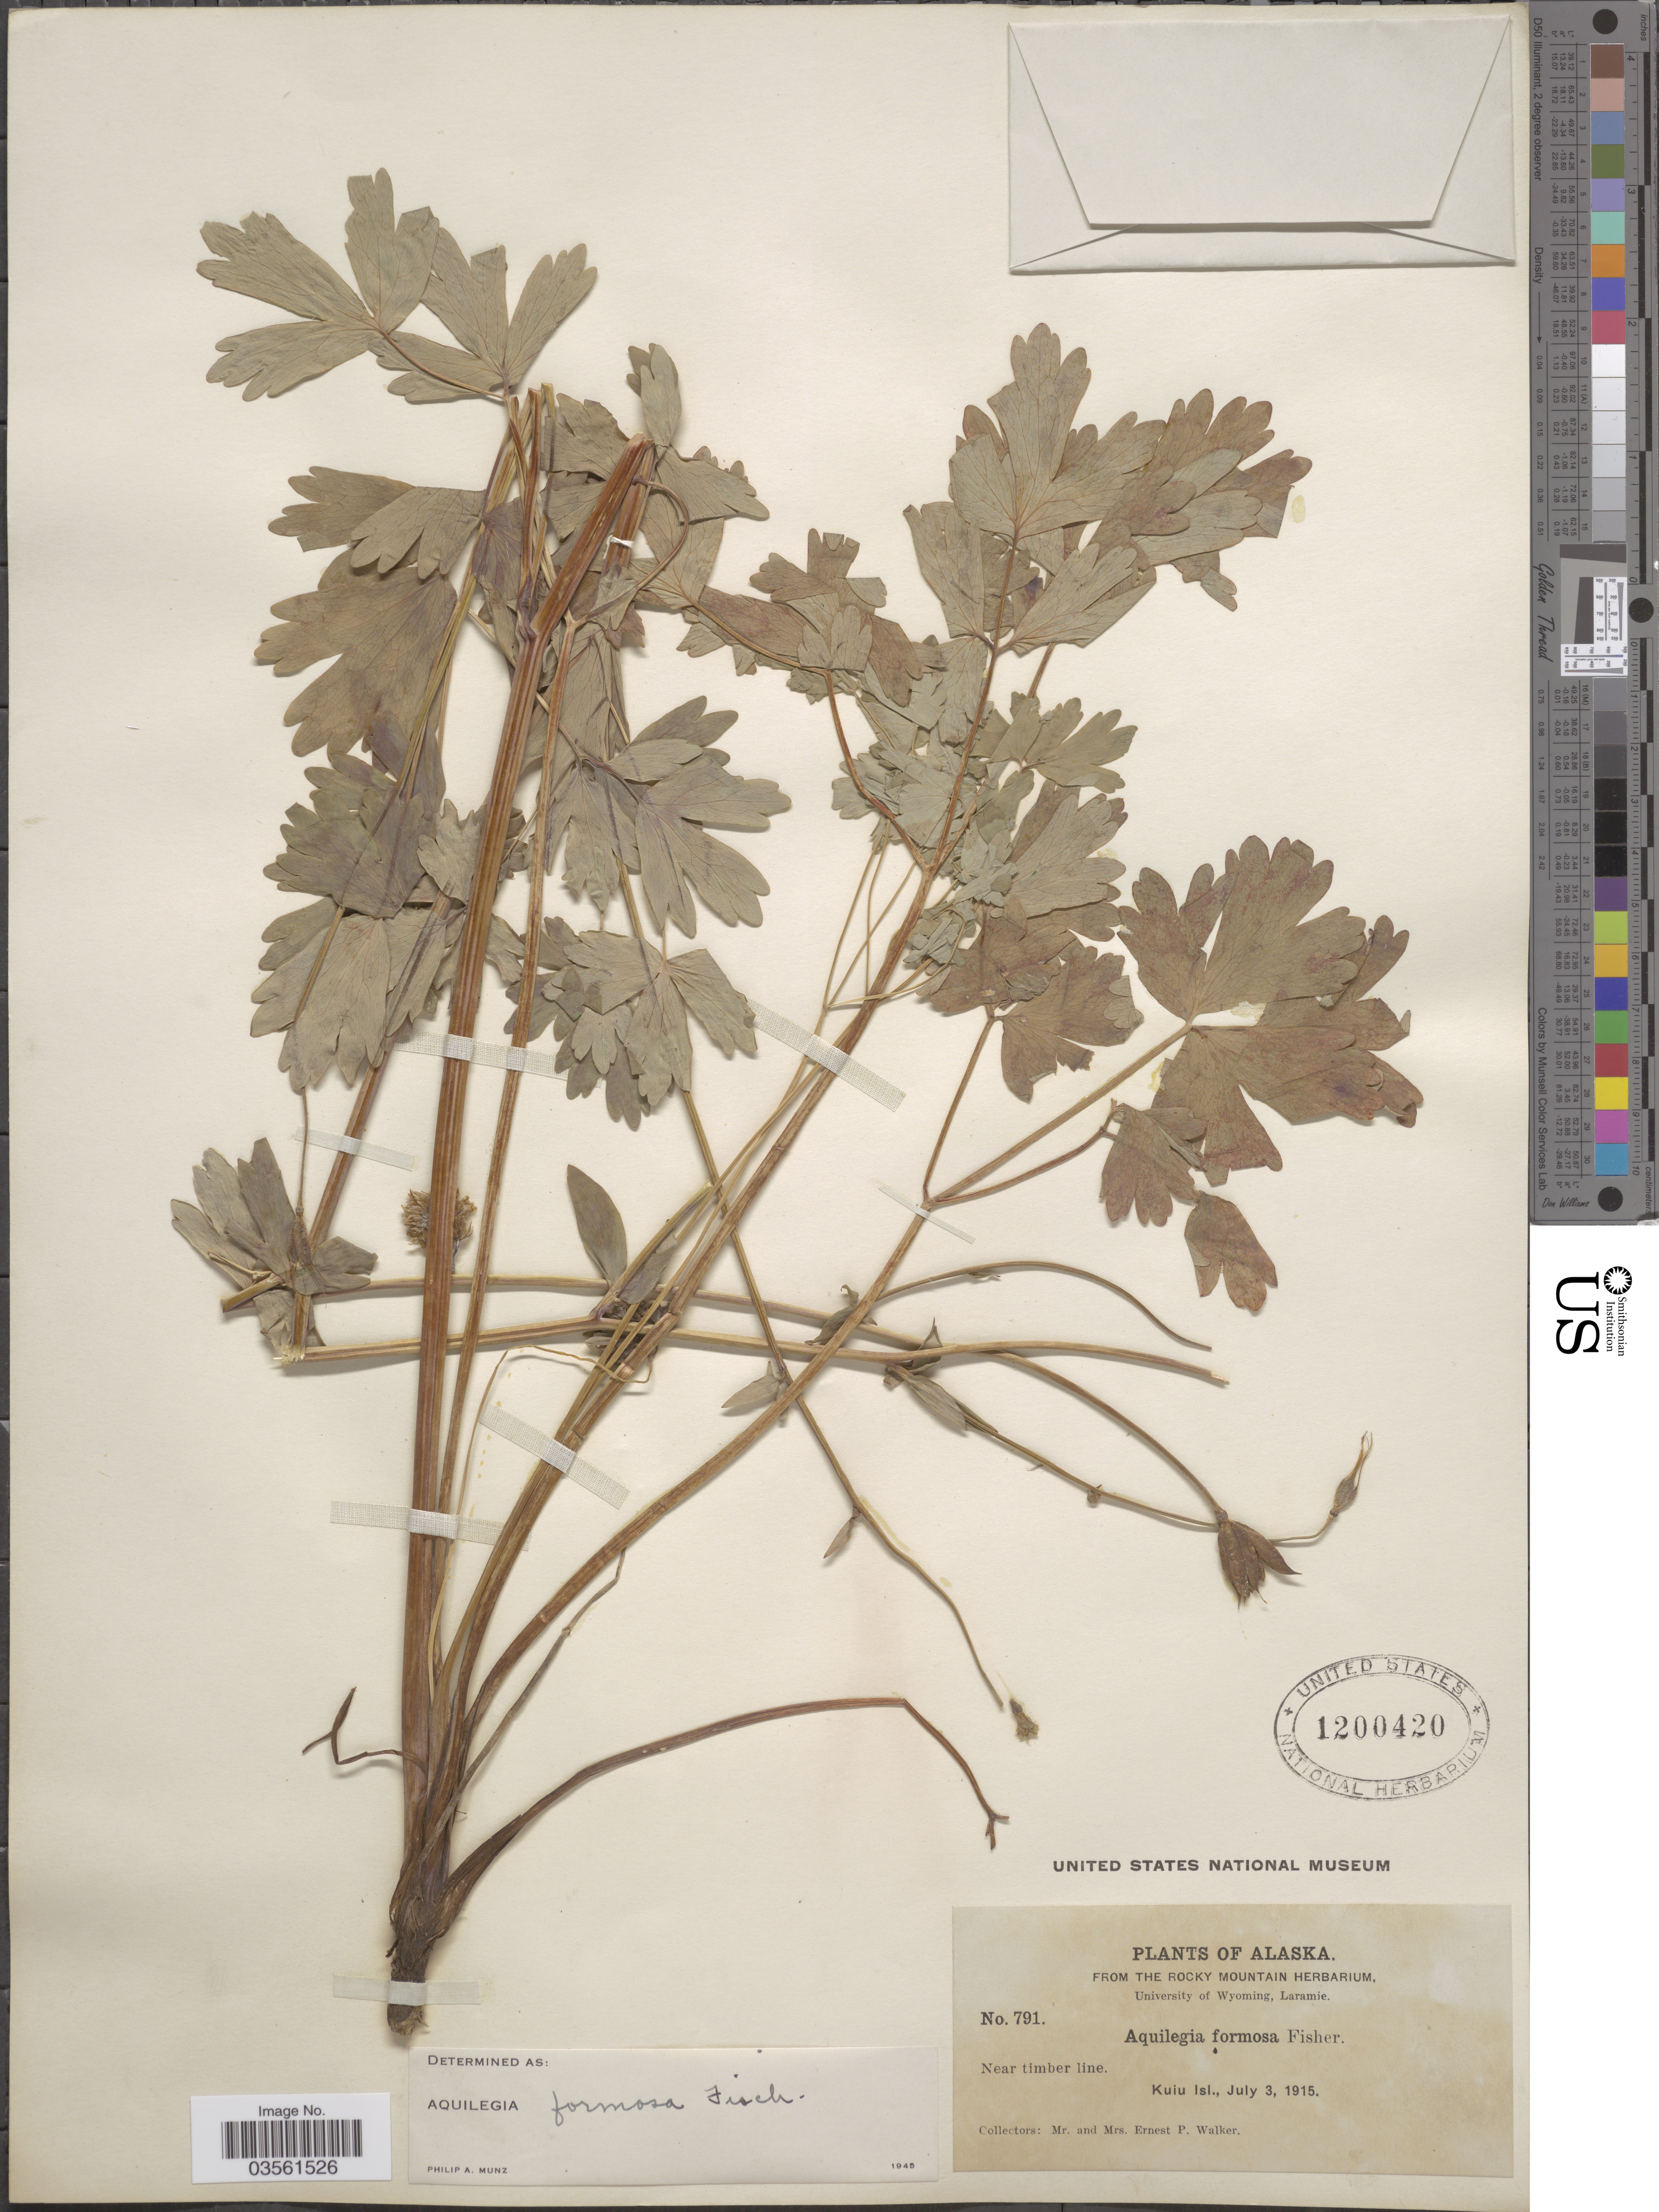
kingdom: Plantae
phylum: Tracheophyta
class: Magnoliopsida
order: Ranunculales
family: Ranunculaceae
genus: Aquilegia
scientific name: Aquilegia formosa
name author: Fisch. ex DC.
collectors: E. P. Walker & E. Walker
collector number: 791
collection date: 1915-07-03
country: United States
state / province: Alaska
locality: Near timber line. Kuiu Isl.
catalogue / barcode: US 1200420